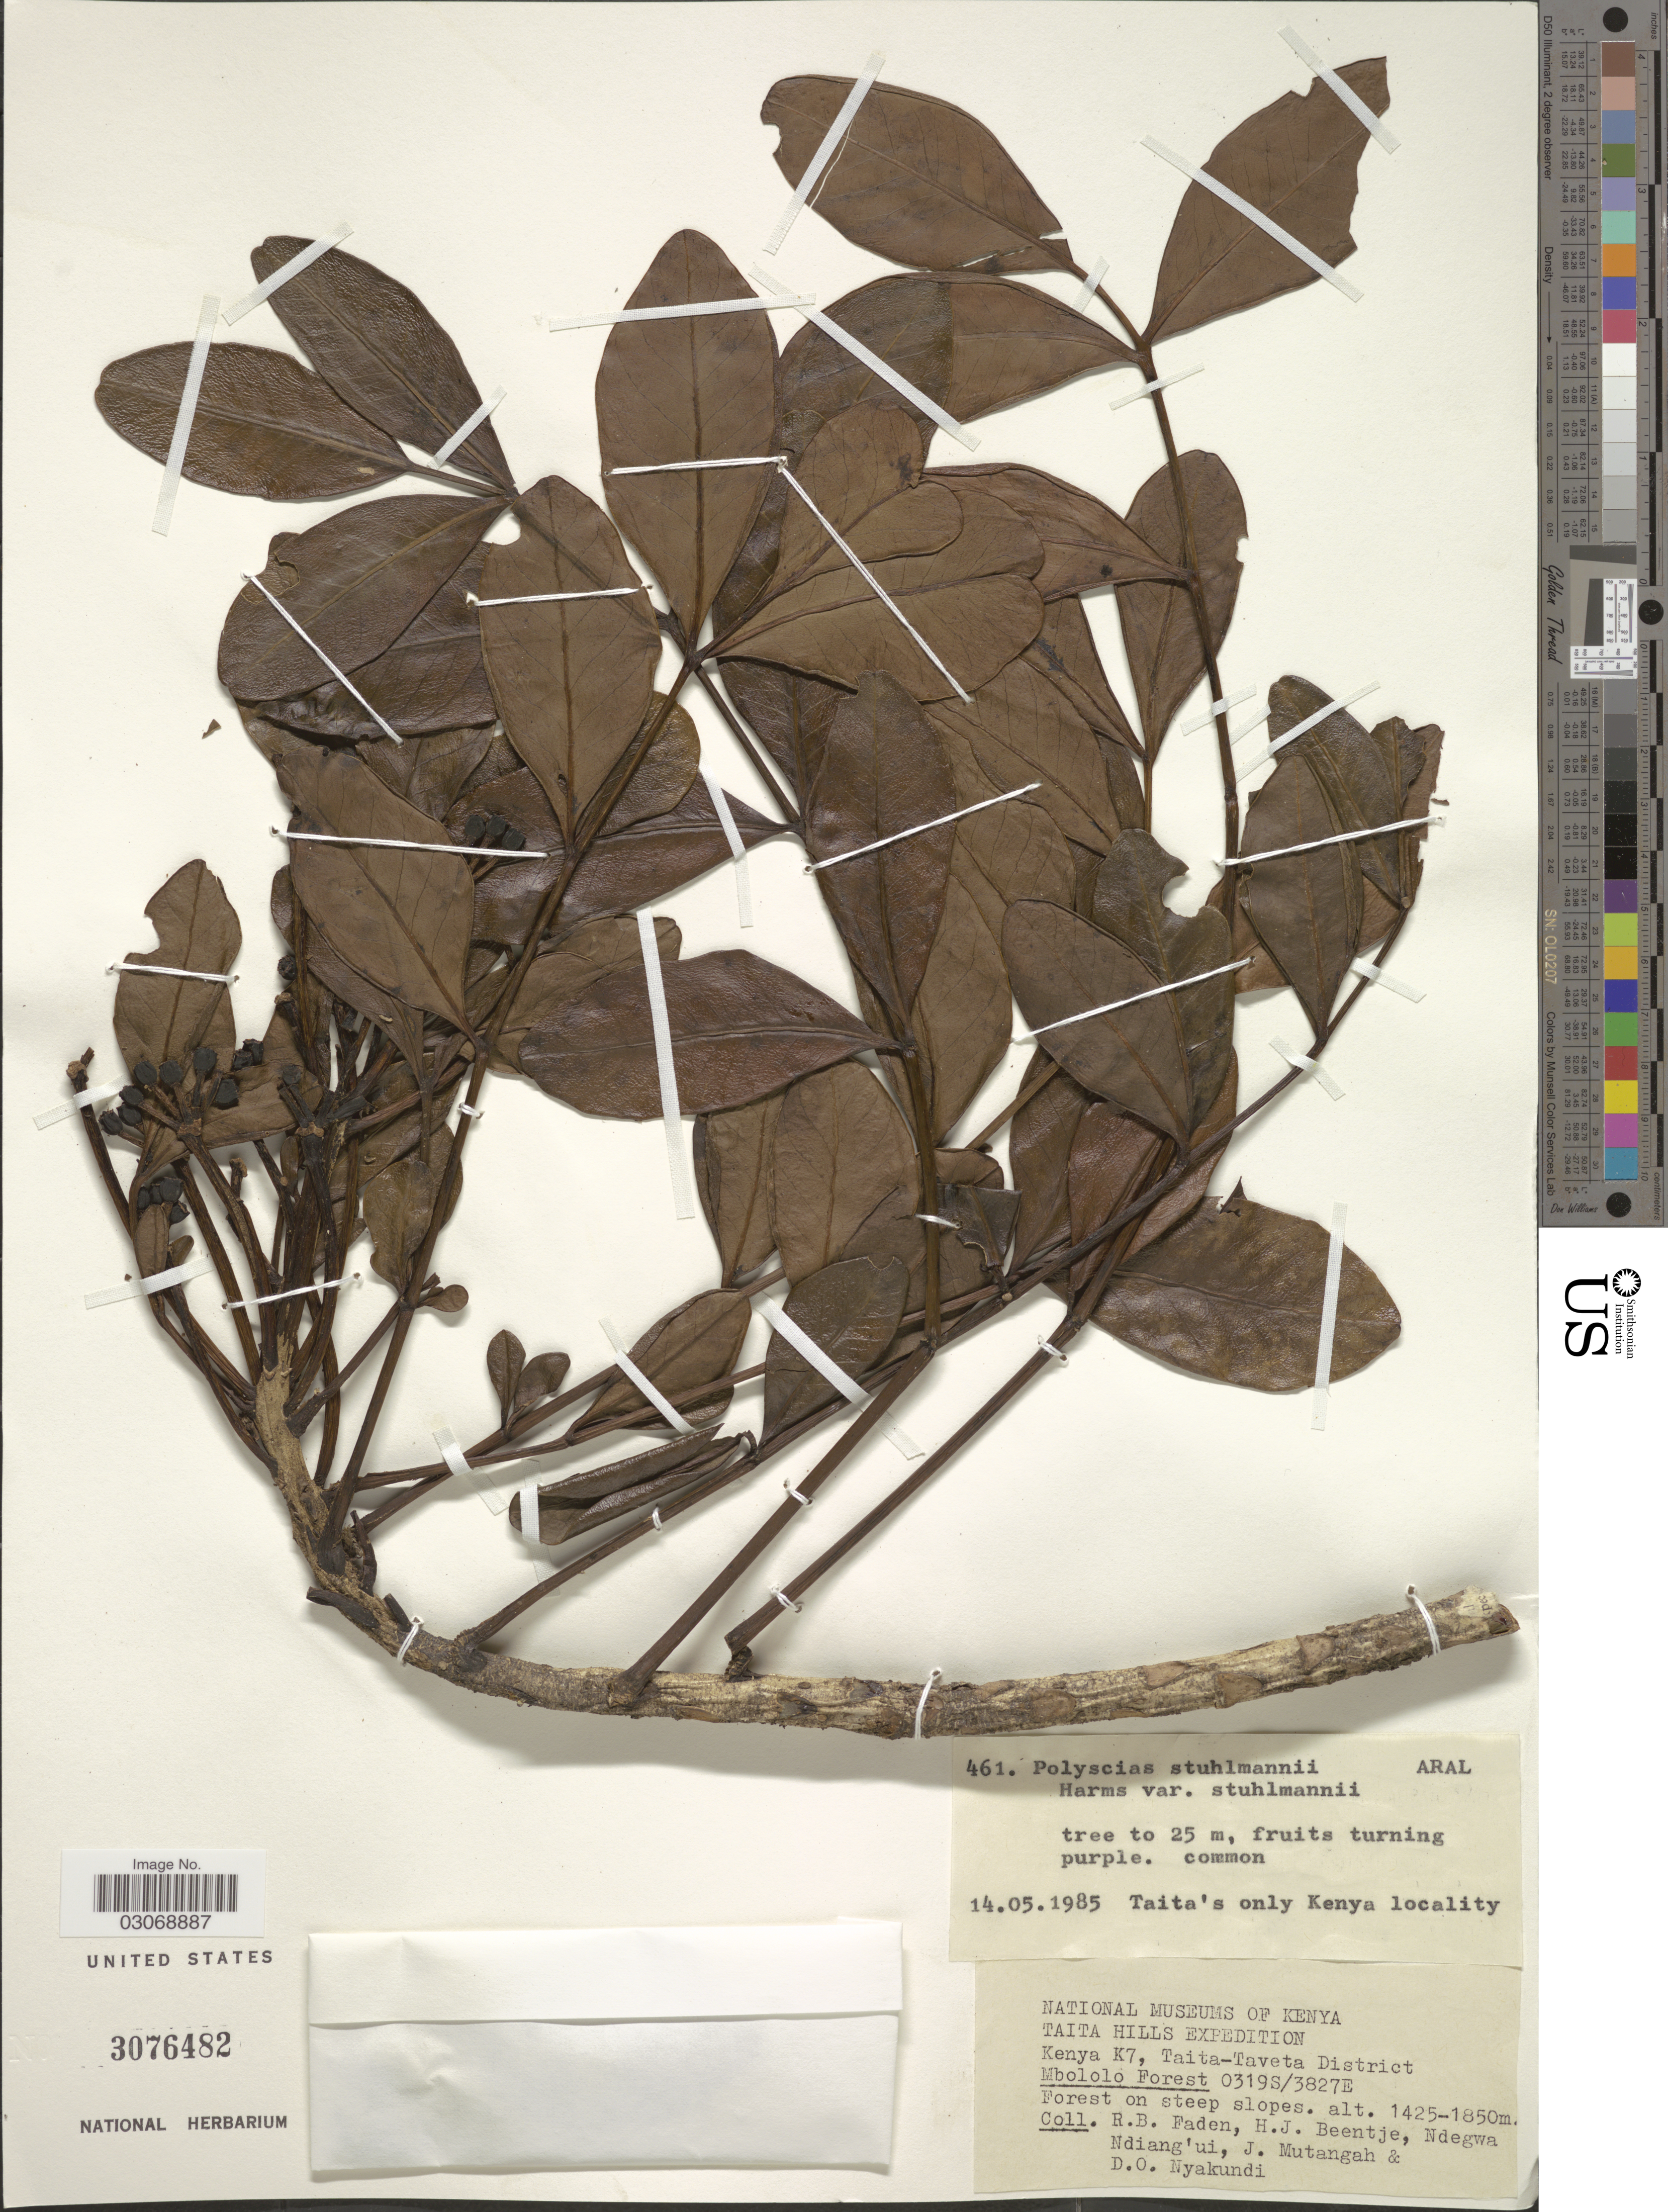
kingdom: Plantae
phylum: Tracheophyta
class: Magnoliopsida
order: Apiales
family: Araliaceae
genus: Polyscias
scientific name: Polyscias stuhlmannii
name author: Harms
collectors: R. B. Faden, H. J. Beentje, Ndegwa Ndiang'ui, J. Mutangah & D. Nyakundi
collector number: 461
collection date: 1985-05-14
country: Kenya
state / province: Taita Taveta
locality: Kenya, K7, Taita-Taveta District. Mbololo Forest.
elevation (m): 1425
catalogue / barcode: US 3076482